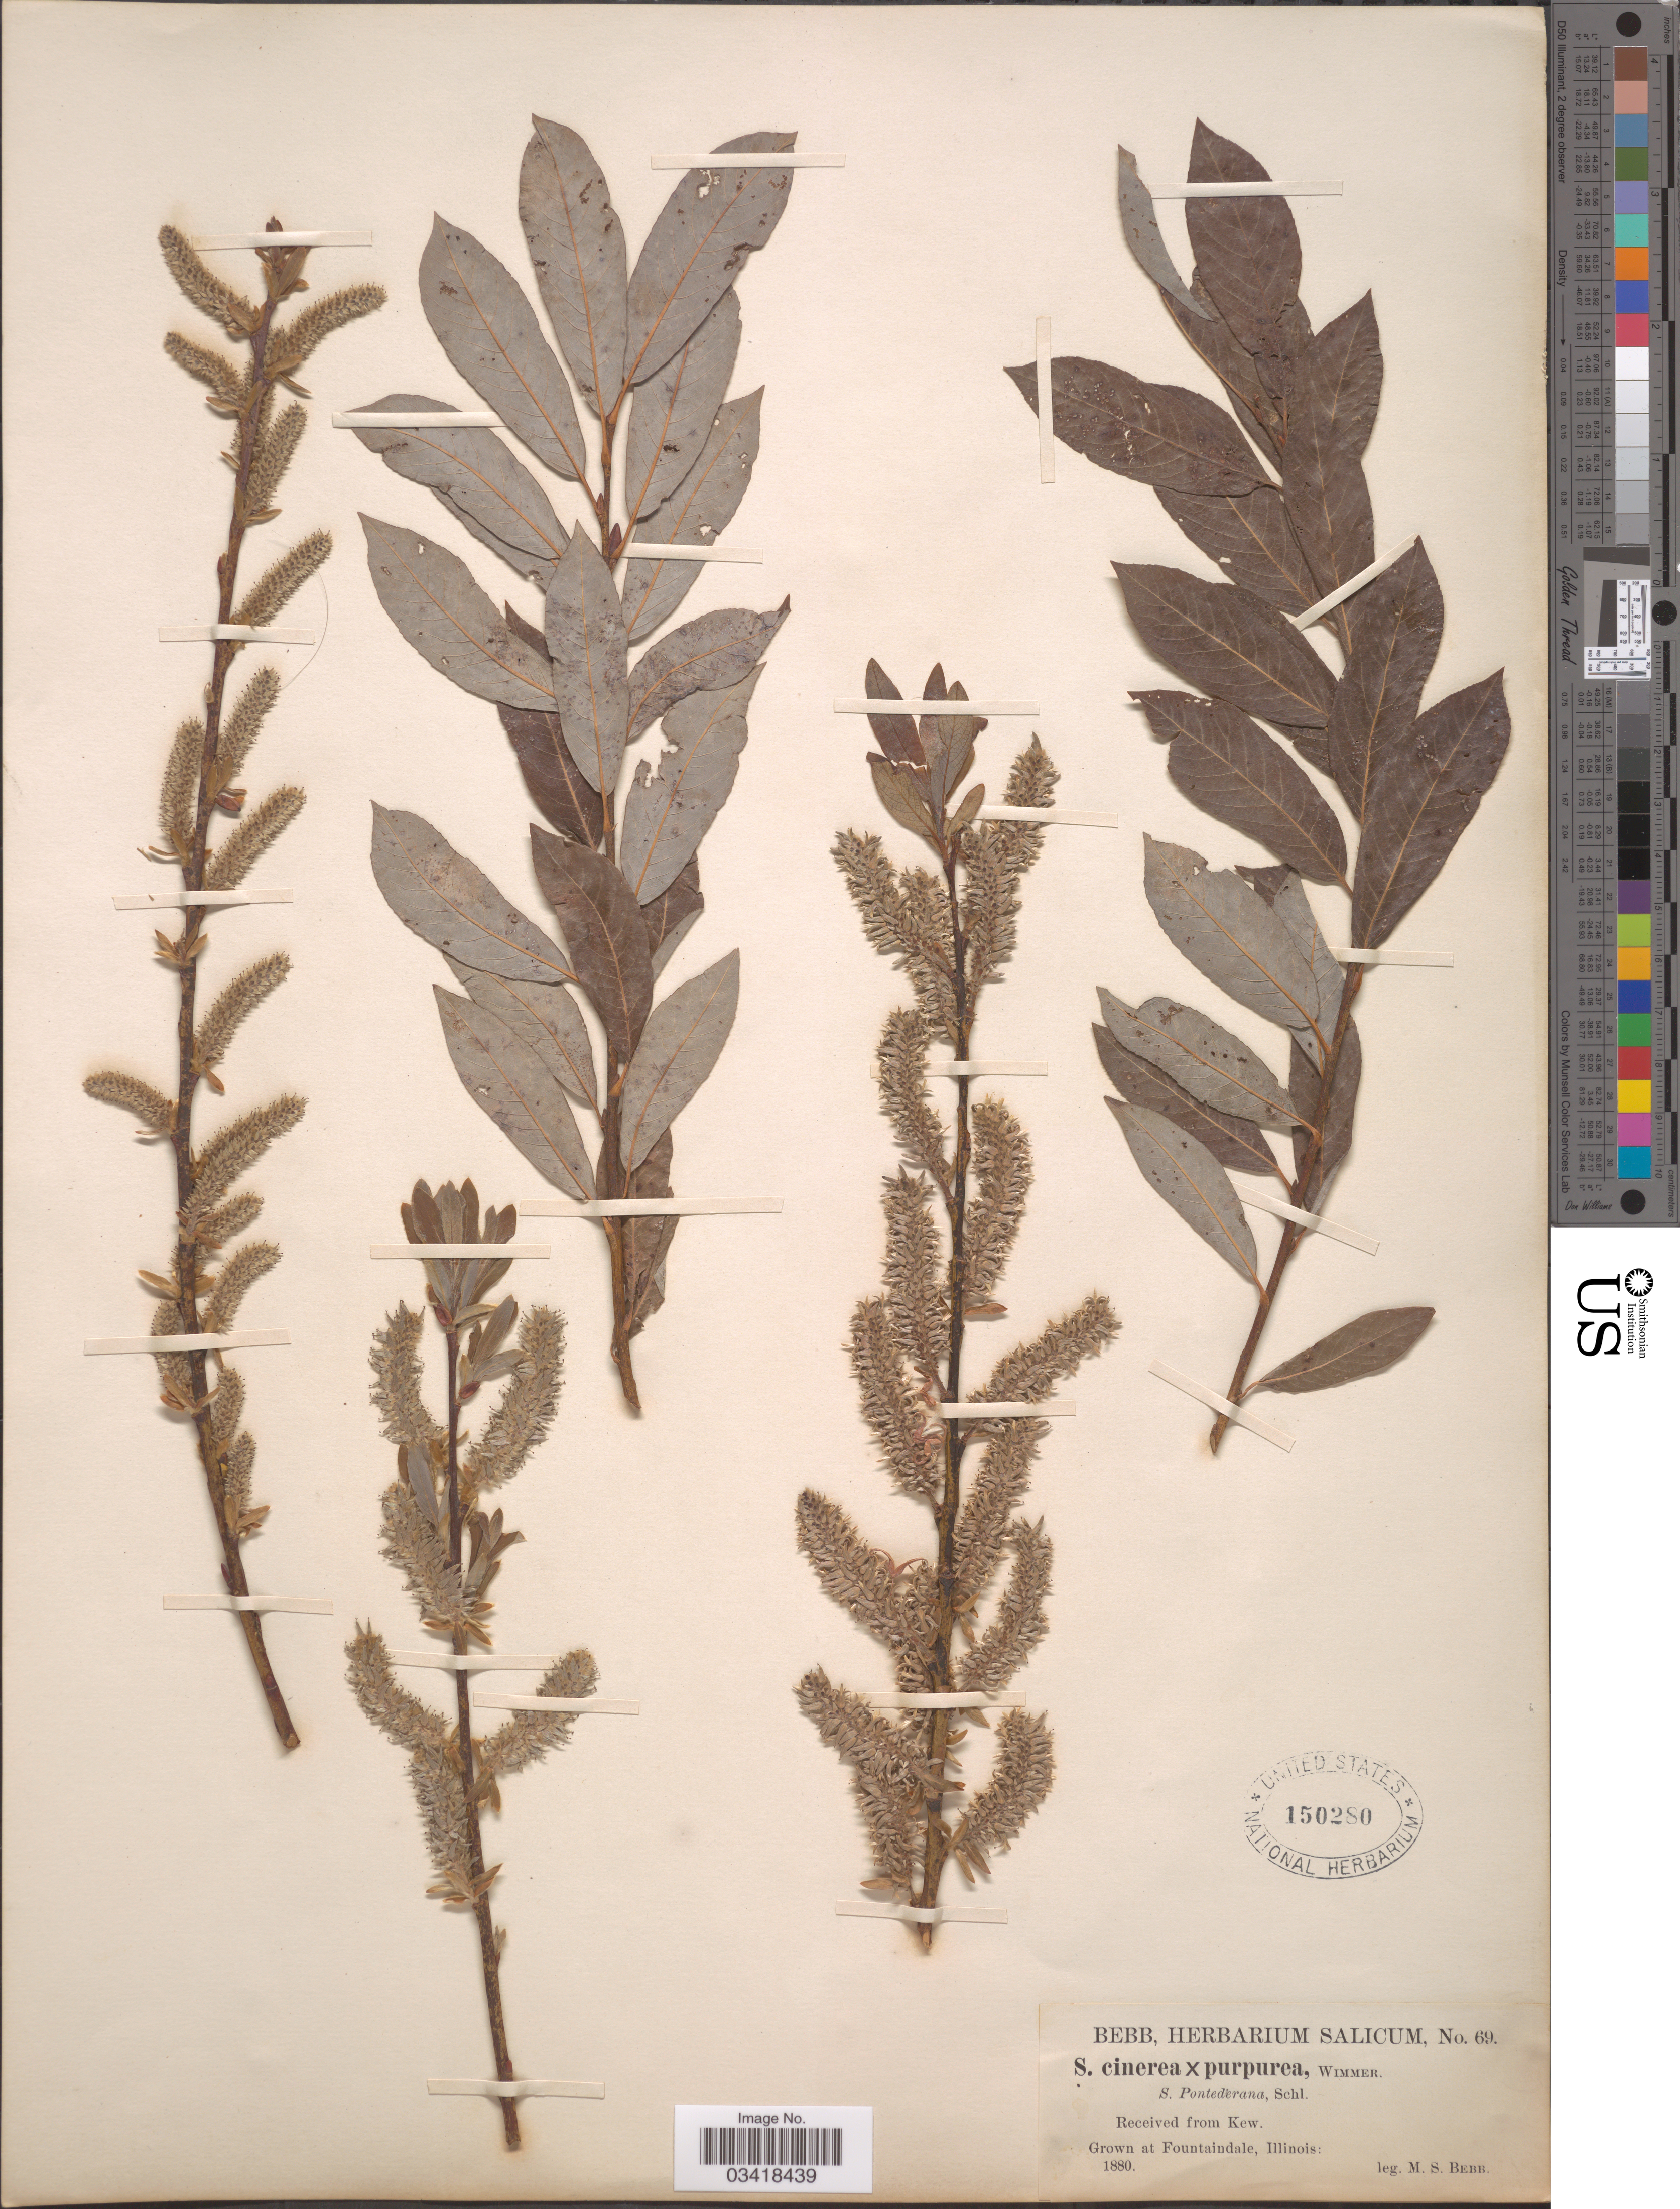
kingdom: Plantae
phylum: Tracheophyta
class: Magnoliopsida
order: Malpighiales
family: Salicaceae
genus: Salix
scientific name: Salix cinerea x S. purpurea L.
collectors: M. Bebb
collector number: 69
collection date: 1880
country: United States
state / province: Illinois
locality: Fountaindale.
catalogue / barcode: US 150280